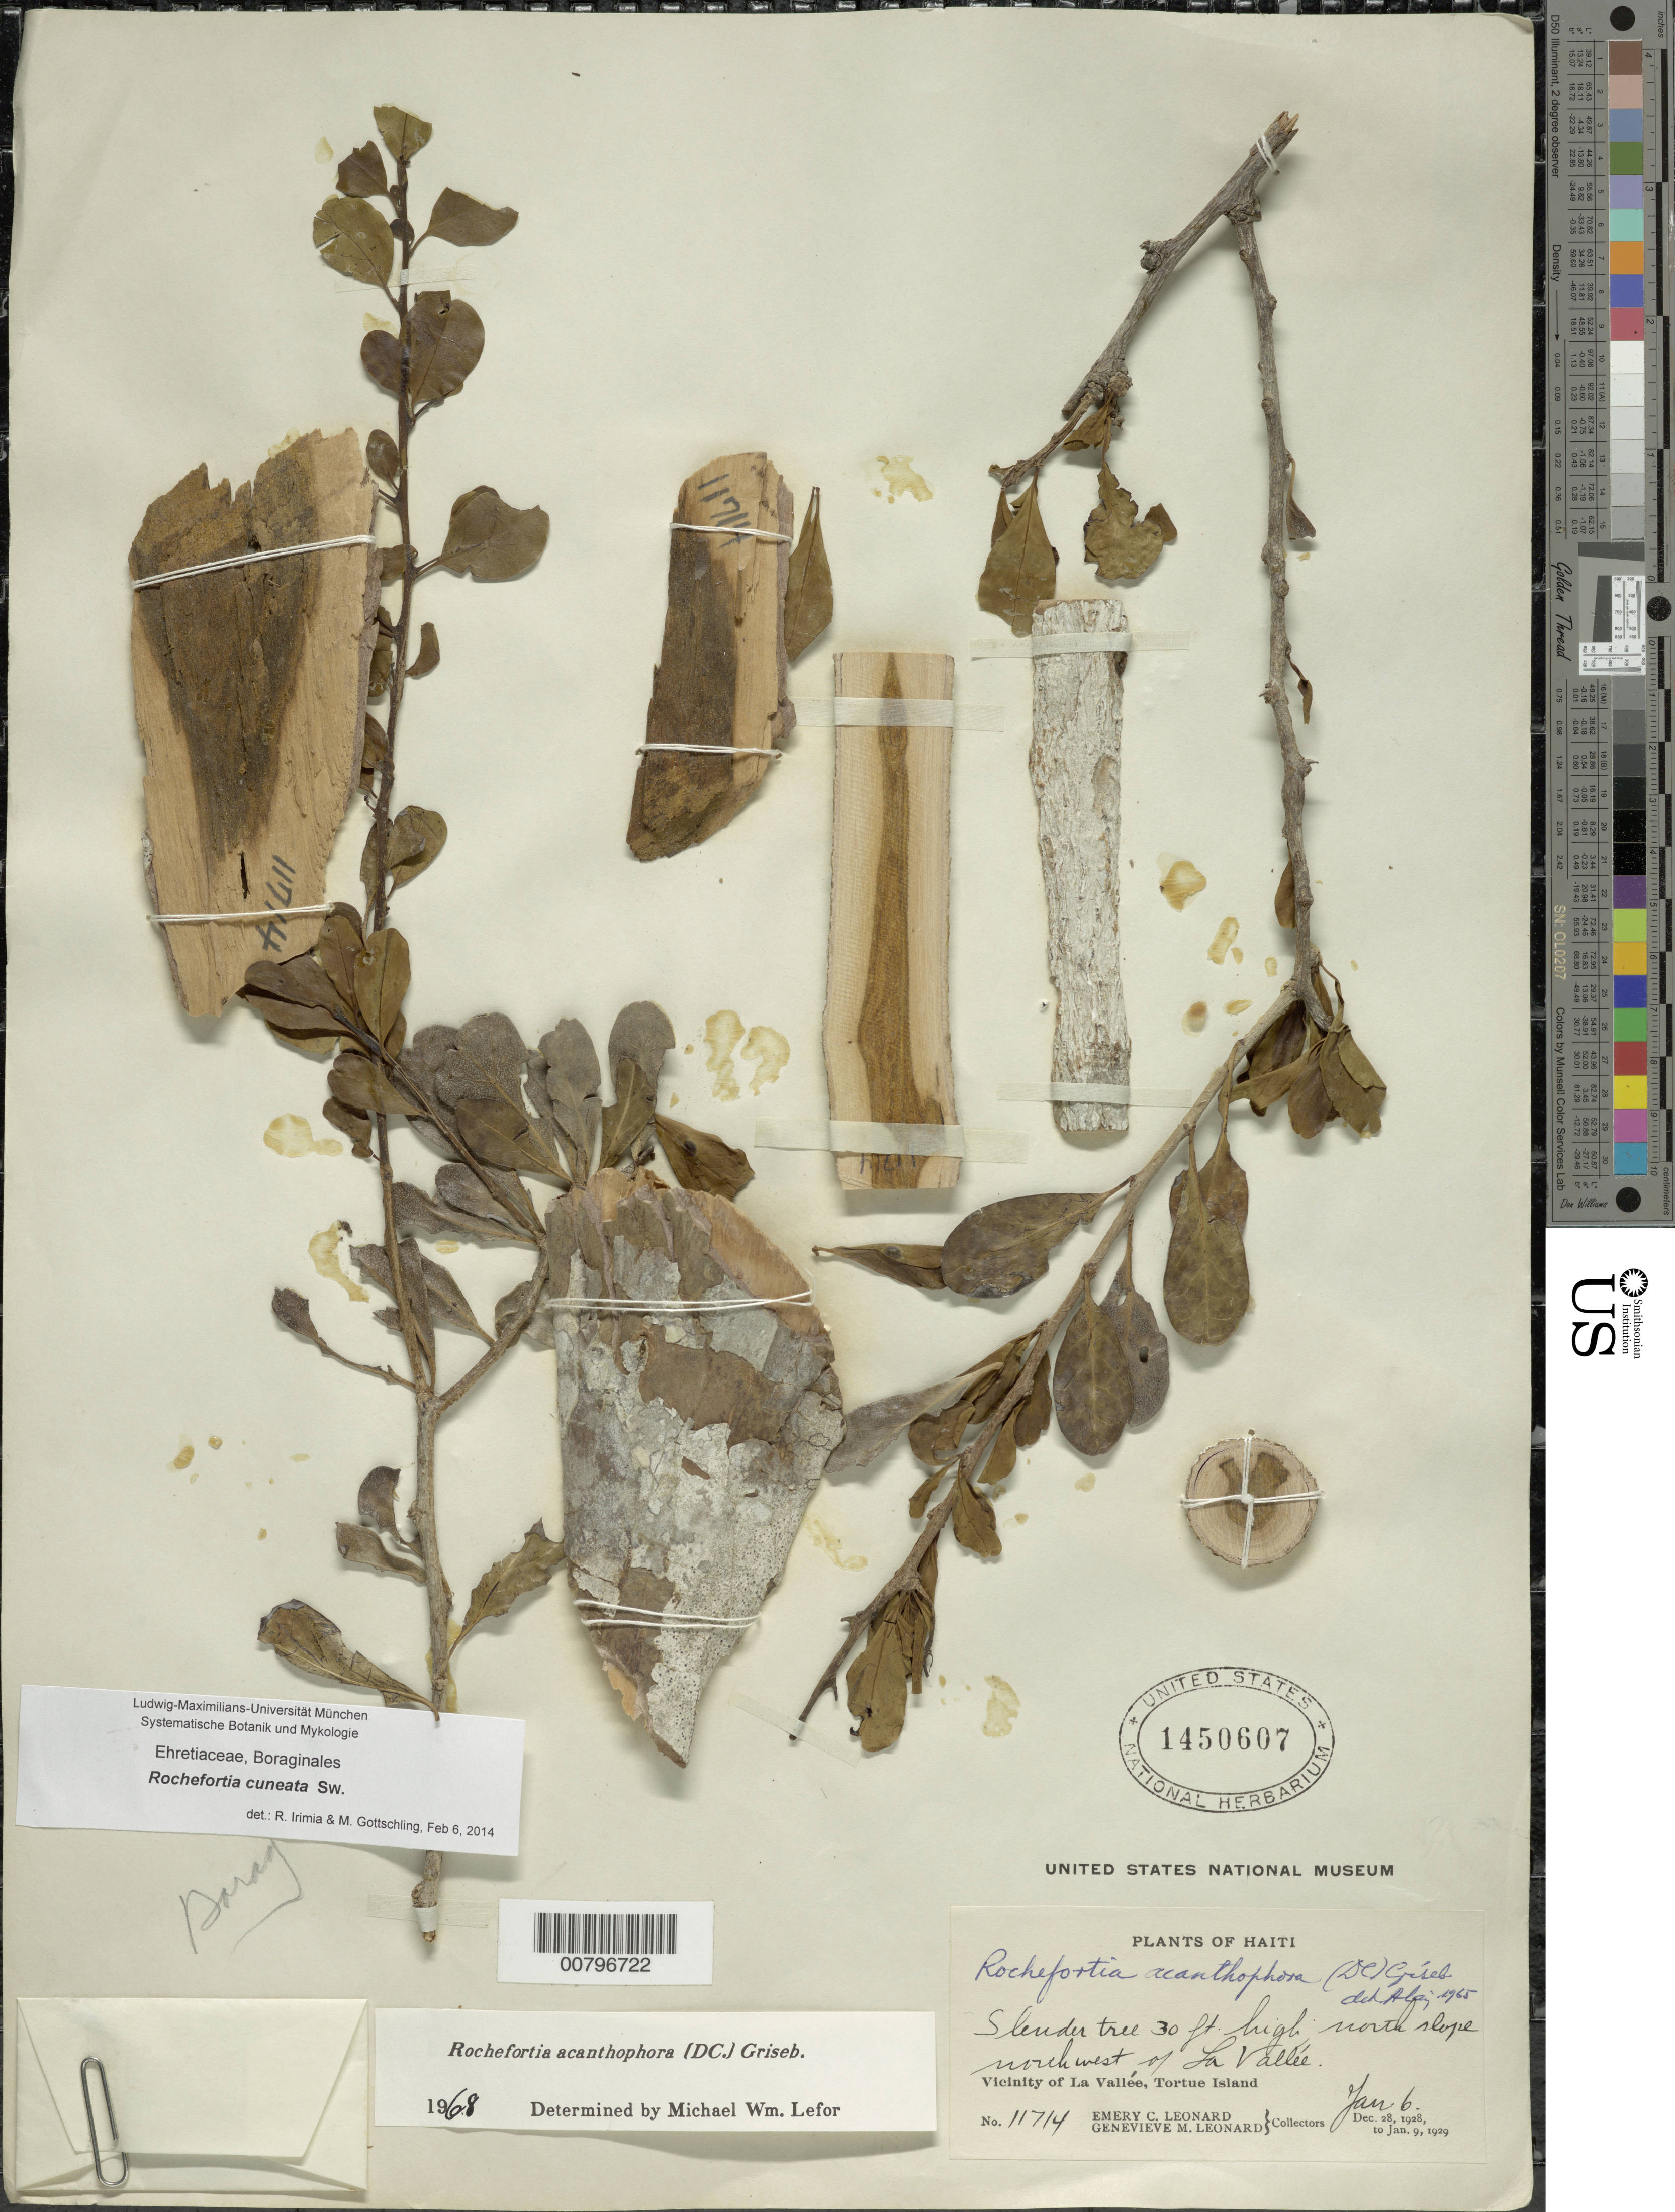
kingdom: Plantae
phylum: Tracheophyta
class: Magnoliopsida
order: Boraginales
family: Ehretiaceae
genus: Rochefortia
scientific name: Rochefortia cuneata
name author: Sw.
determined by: Irimia, R.; Gottschling, M.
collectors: E. C. Leonard & G. M. Leonard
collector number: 11714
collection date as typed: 06 Jan 1929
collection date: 1929-01-06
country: Haiti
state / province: Nord-Óuest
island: Île de la Tortue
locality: Tortue Island, vicinity of La Vallée, north slope northwest of La Vallée.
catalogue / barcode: US 1450607